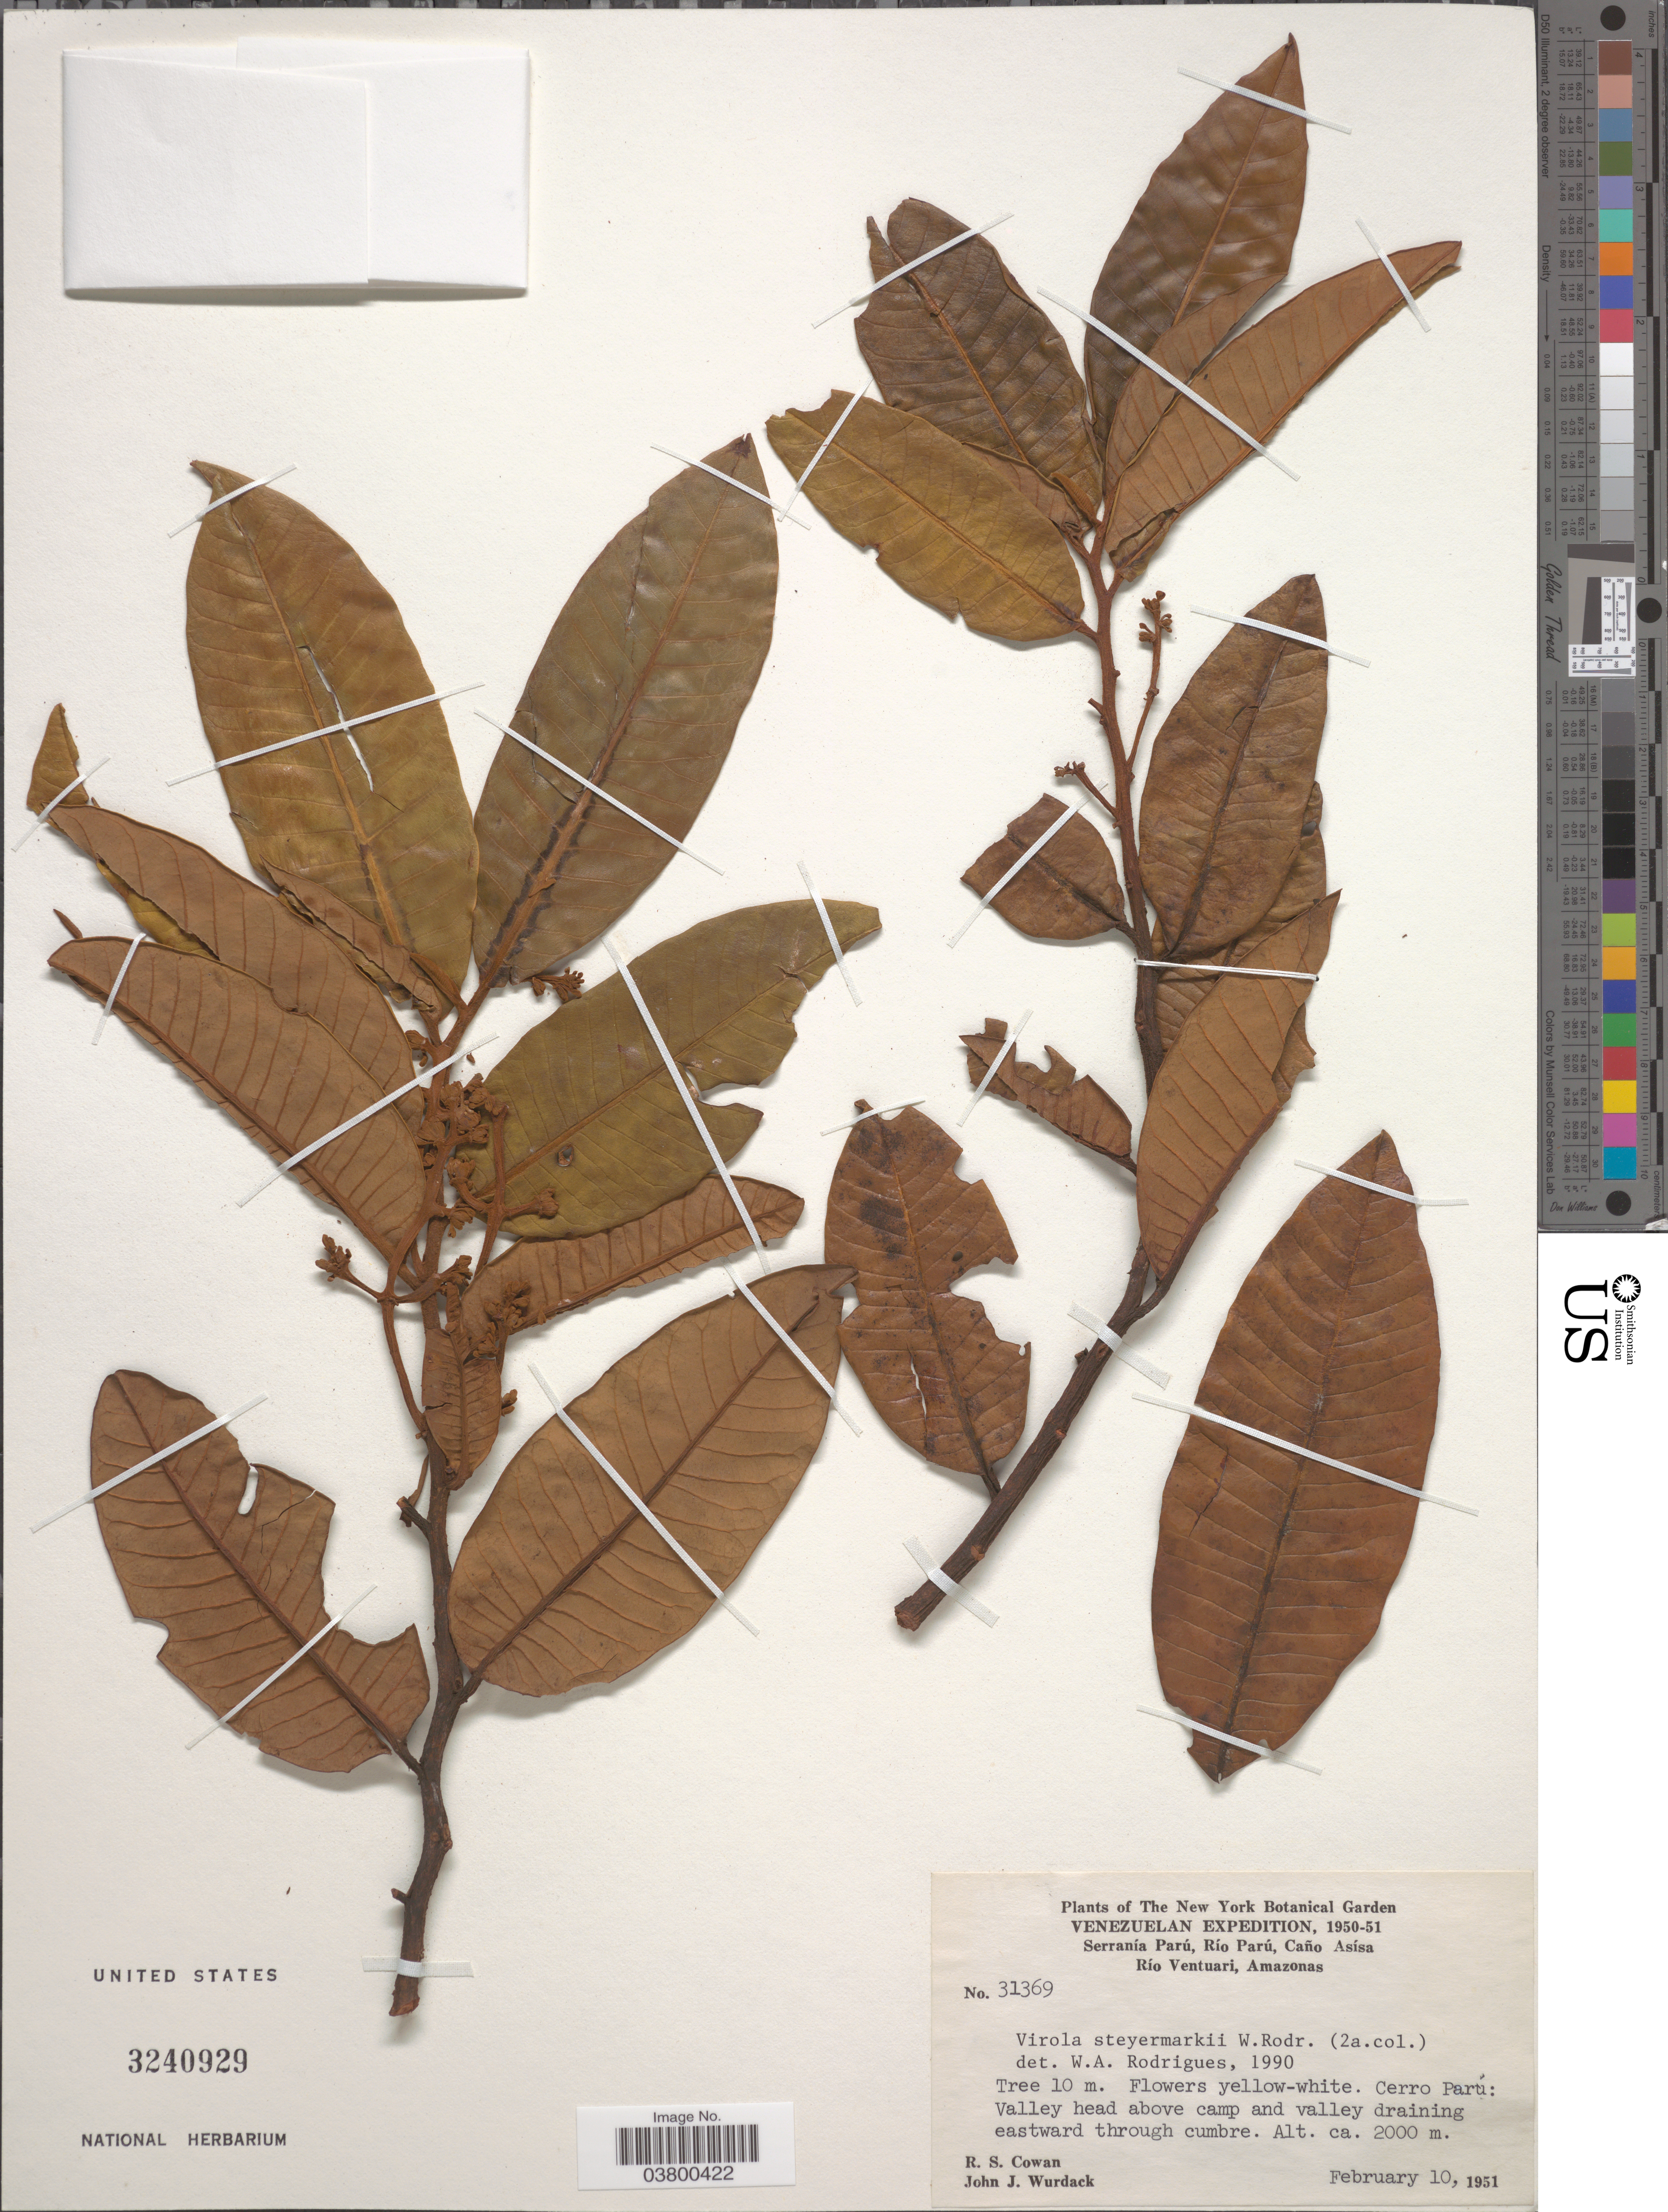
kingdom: Plantae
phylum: Tracheophyta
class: Magnoliopsida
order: Magnoliales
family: Myristicaceae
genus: Virola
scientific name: Virola steyermarkii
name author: W.A. Rodrigues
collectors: R. S. Cowan & J. J. Wurdack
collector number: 31369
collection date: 1951-02-10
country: Venezuela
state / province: Amazonas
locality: Serranía Parú, Río Parú, Caño Asísa, Río Ventuari. Cerro Paru: Valley head above camp and valley draining eastward through cumbre.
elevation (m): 2000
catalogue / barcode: US 3240929